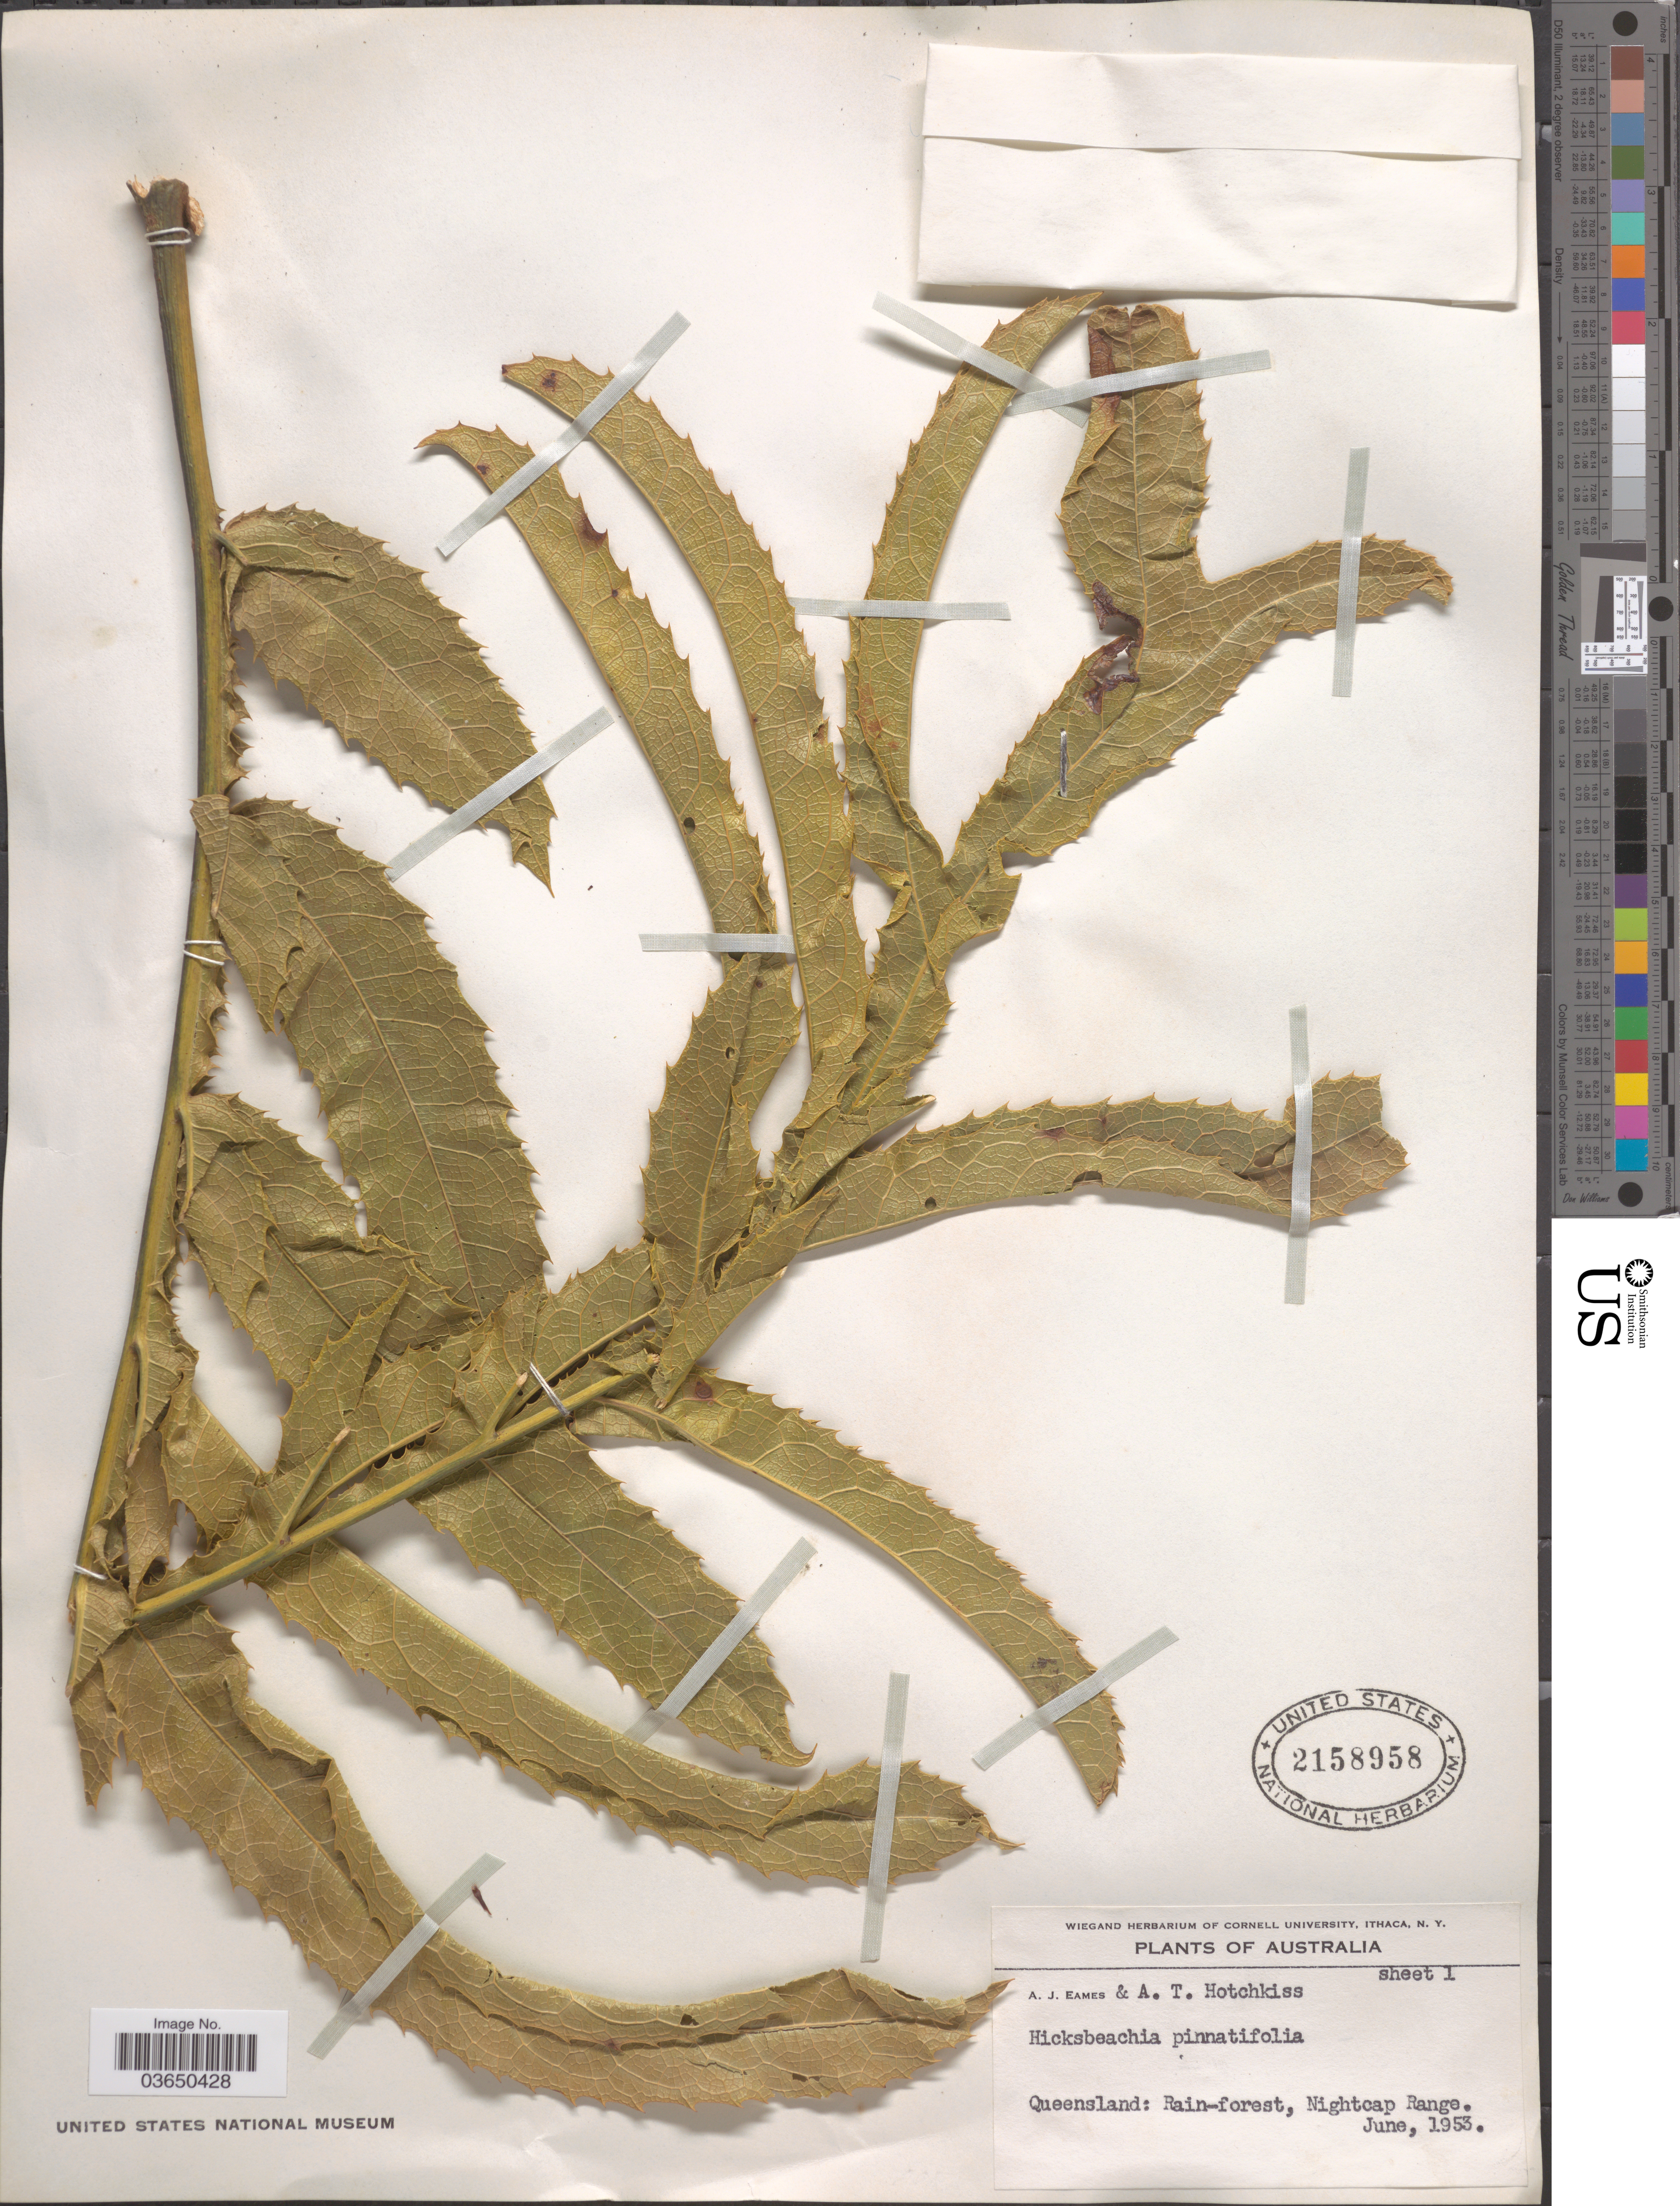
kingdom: Plantae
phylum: Tracheophyta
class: Magnoliopsida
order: Proteales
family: Proteaceae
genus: Hicksbeachia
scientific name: Hicksbeachia pinnatifolia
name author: F. Muell.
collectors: A. J. Eames & A. Hotchkiss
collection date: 1953-06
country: Australia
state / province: Queensland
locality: Rain-forest, Nightcap Range.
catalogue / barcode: US 2158958